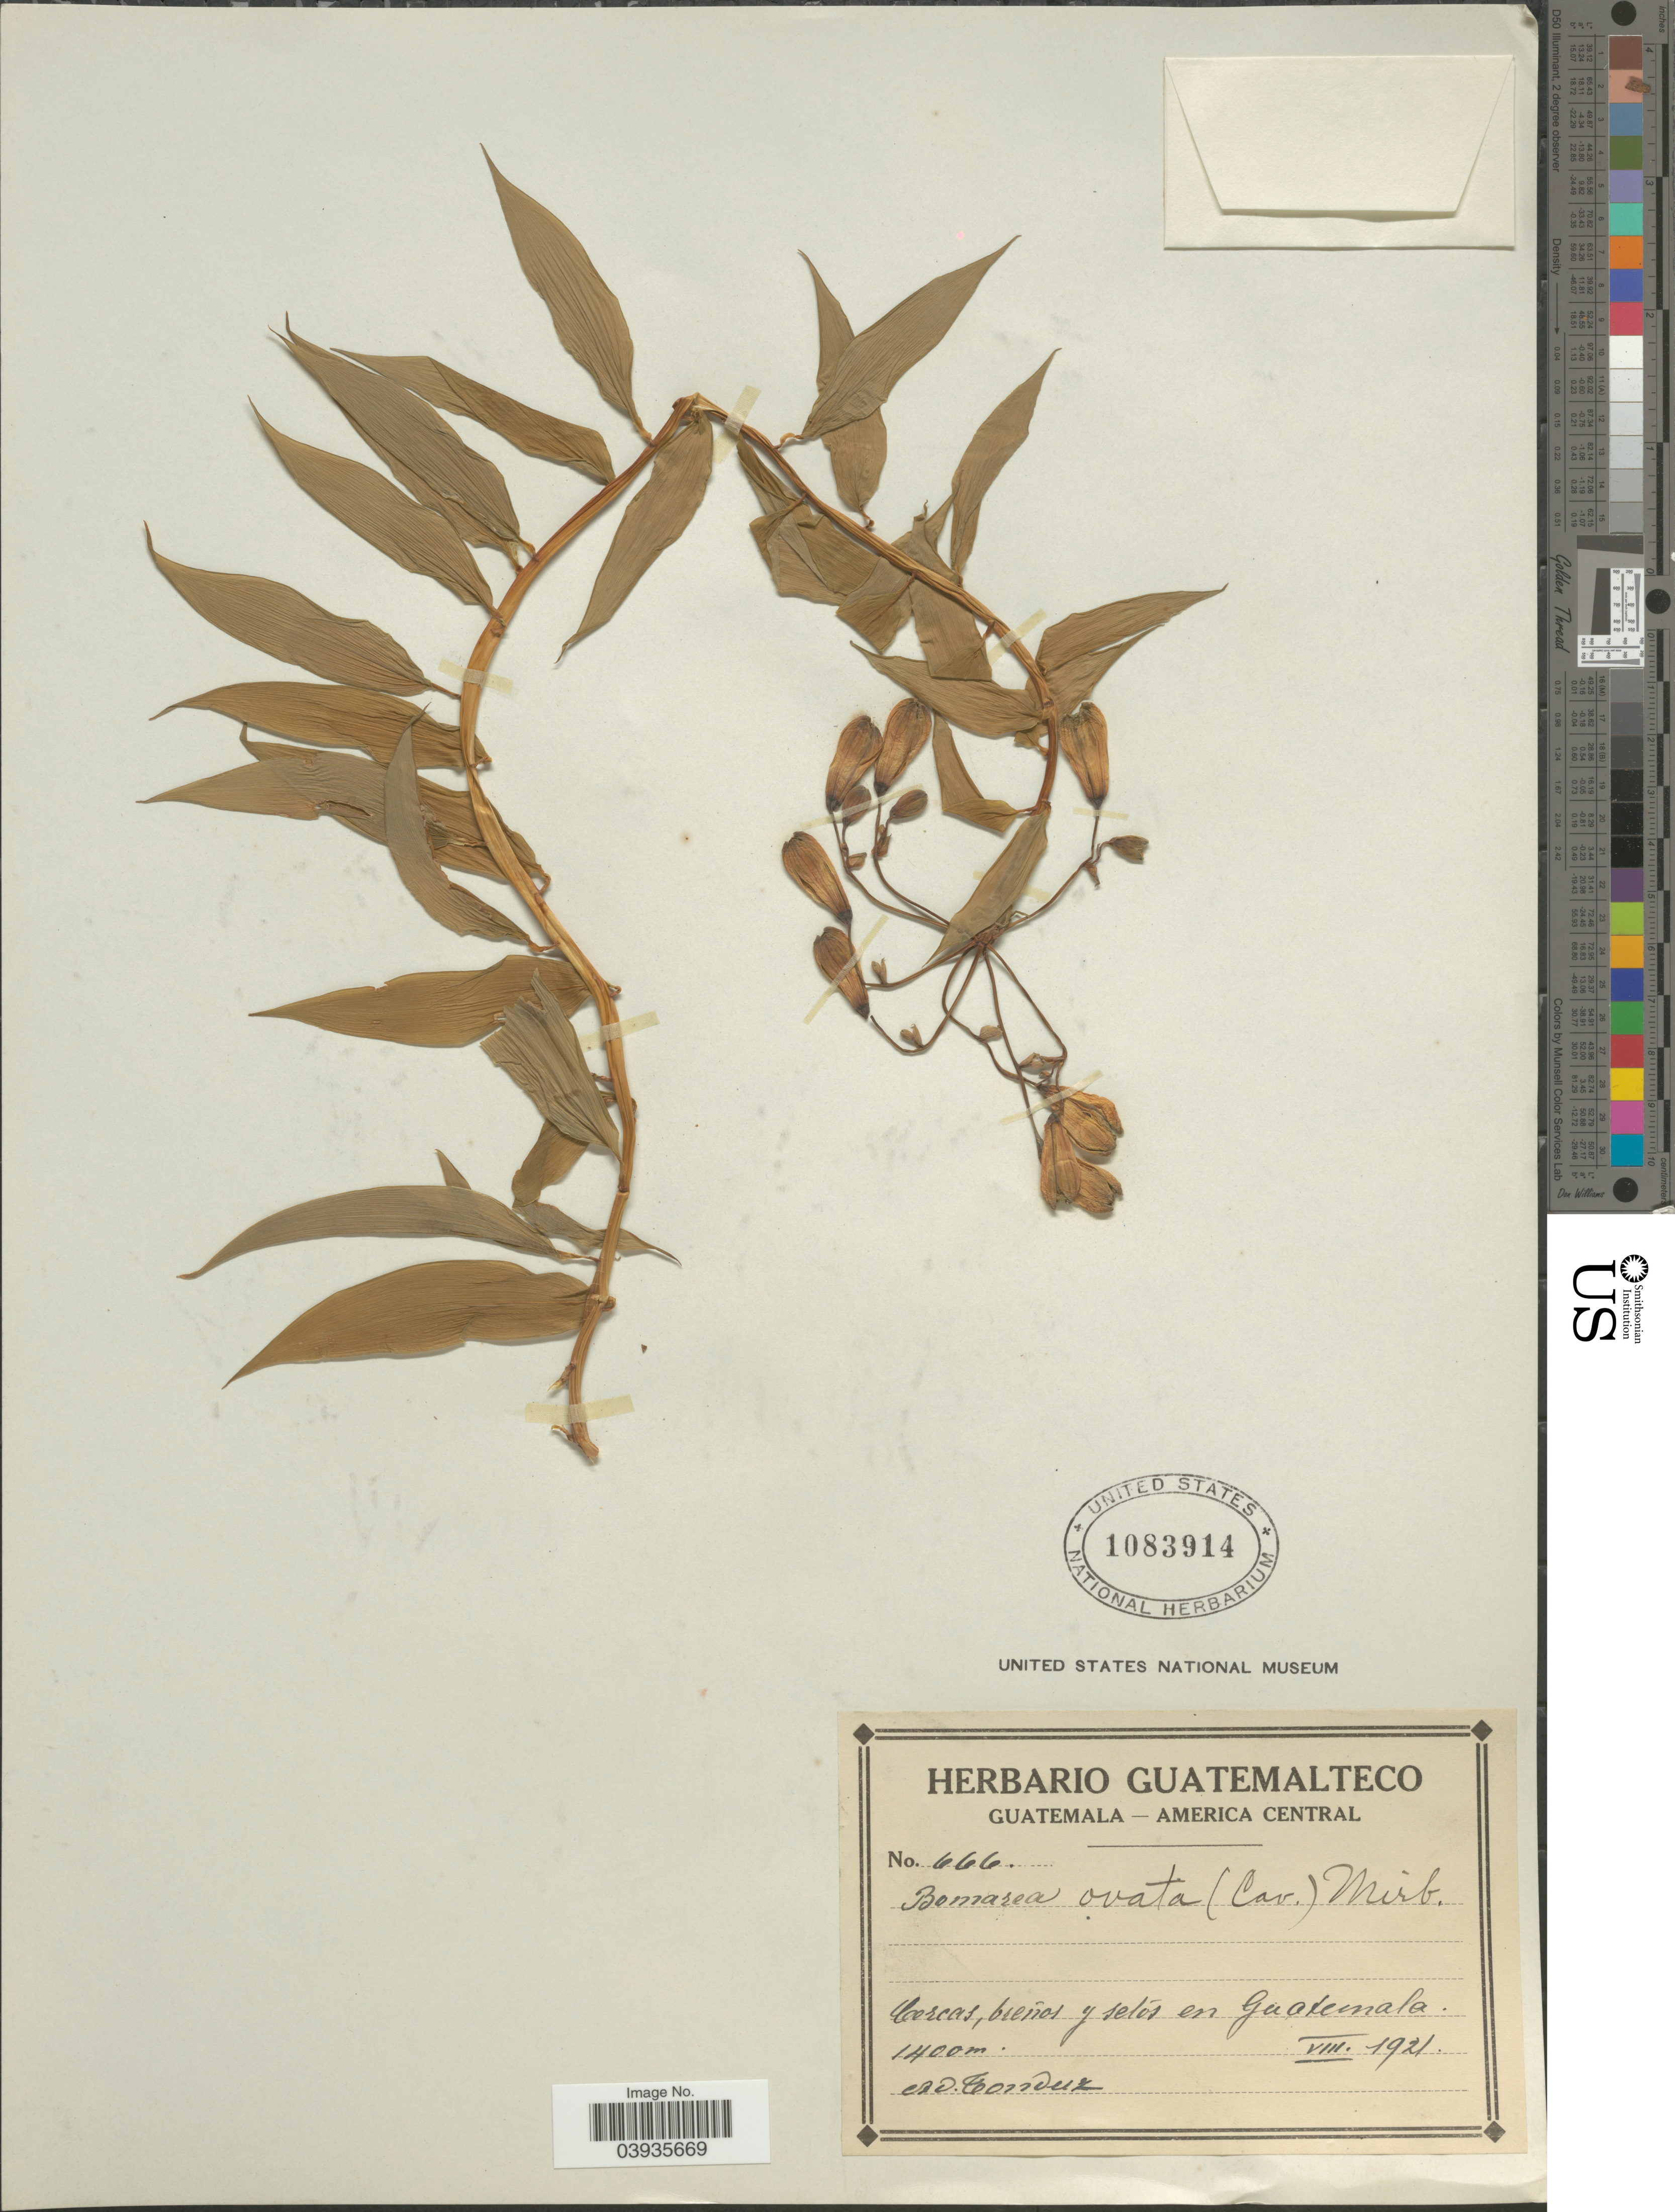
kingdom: Plantae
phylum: Tracheophyta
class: Liliopsida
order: Liliales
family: Alstroemeriaceae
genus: Bomarea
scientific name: Bomarea ovata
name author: (Cav.) Mirb.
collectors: A. Tonduz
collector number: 666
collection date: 1921-08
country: Guatemala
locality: Cercas, breños y setos en Guatemala.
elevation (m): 1400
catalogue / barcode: US 1083914